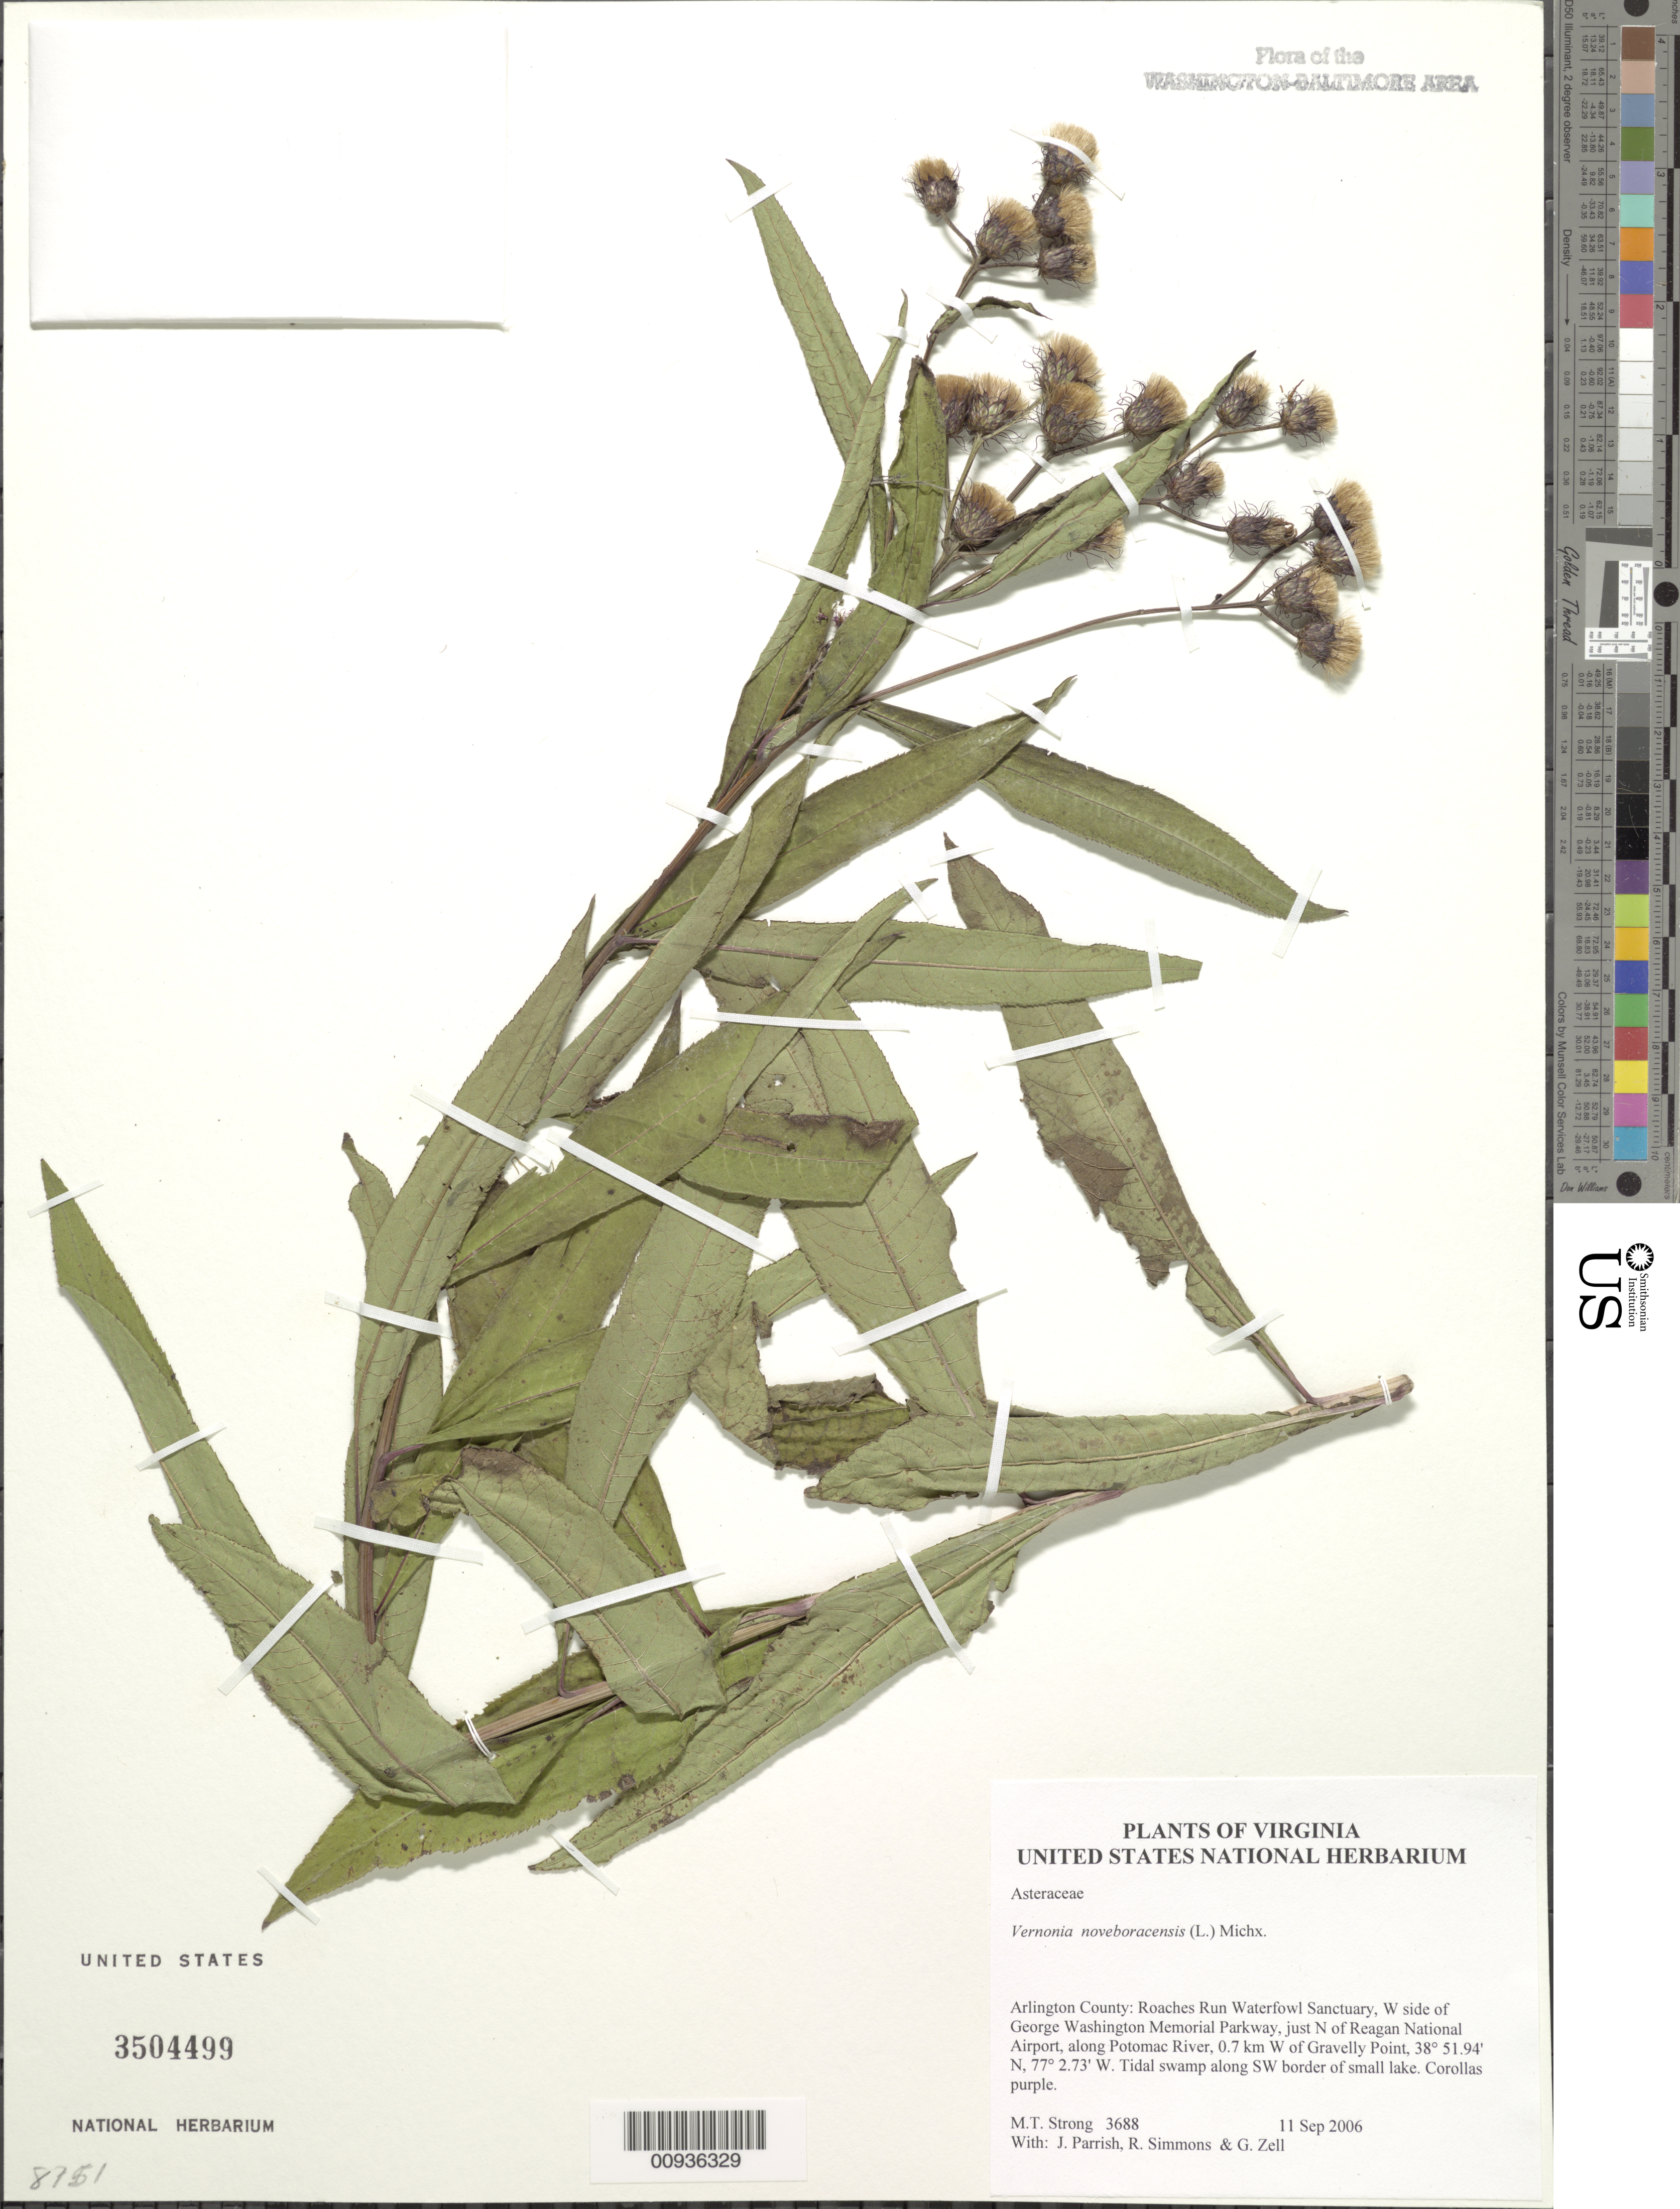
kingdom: Plantae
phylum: Tracheophyta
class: Magnoliopsida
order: Asterales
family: Asteraceae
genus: Vernonia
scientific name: Vernonia noveboracensis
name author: (L.) Michx.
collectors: M. T. Strong, J. Parrish, R. Simmons & G. Zell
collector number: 3688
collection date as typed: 11 Sep 2006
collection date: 2006-09-11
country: United States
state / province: Virginia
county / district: Arlington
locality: Roaches Run Waterfowl Sanctuary, W side of George Washington Memorial Parkway, just N of Reagan National Airport, along Potomac River, 0.7 km W of Gravelly Point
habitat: tidal swamp along SW border of small lake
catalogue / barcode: US 3504499